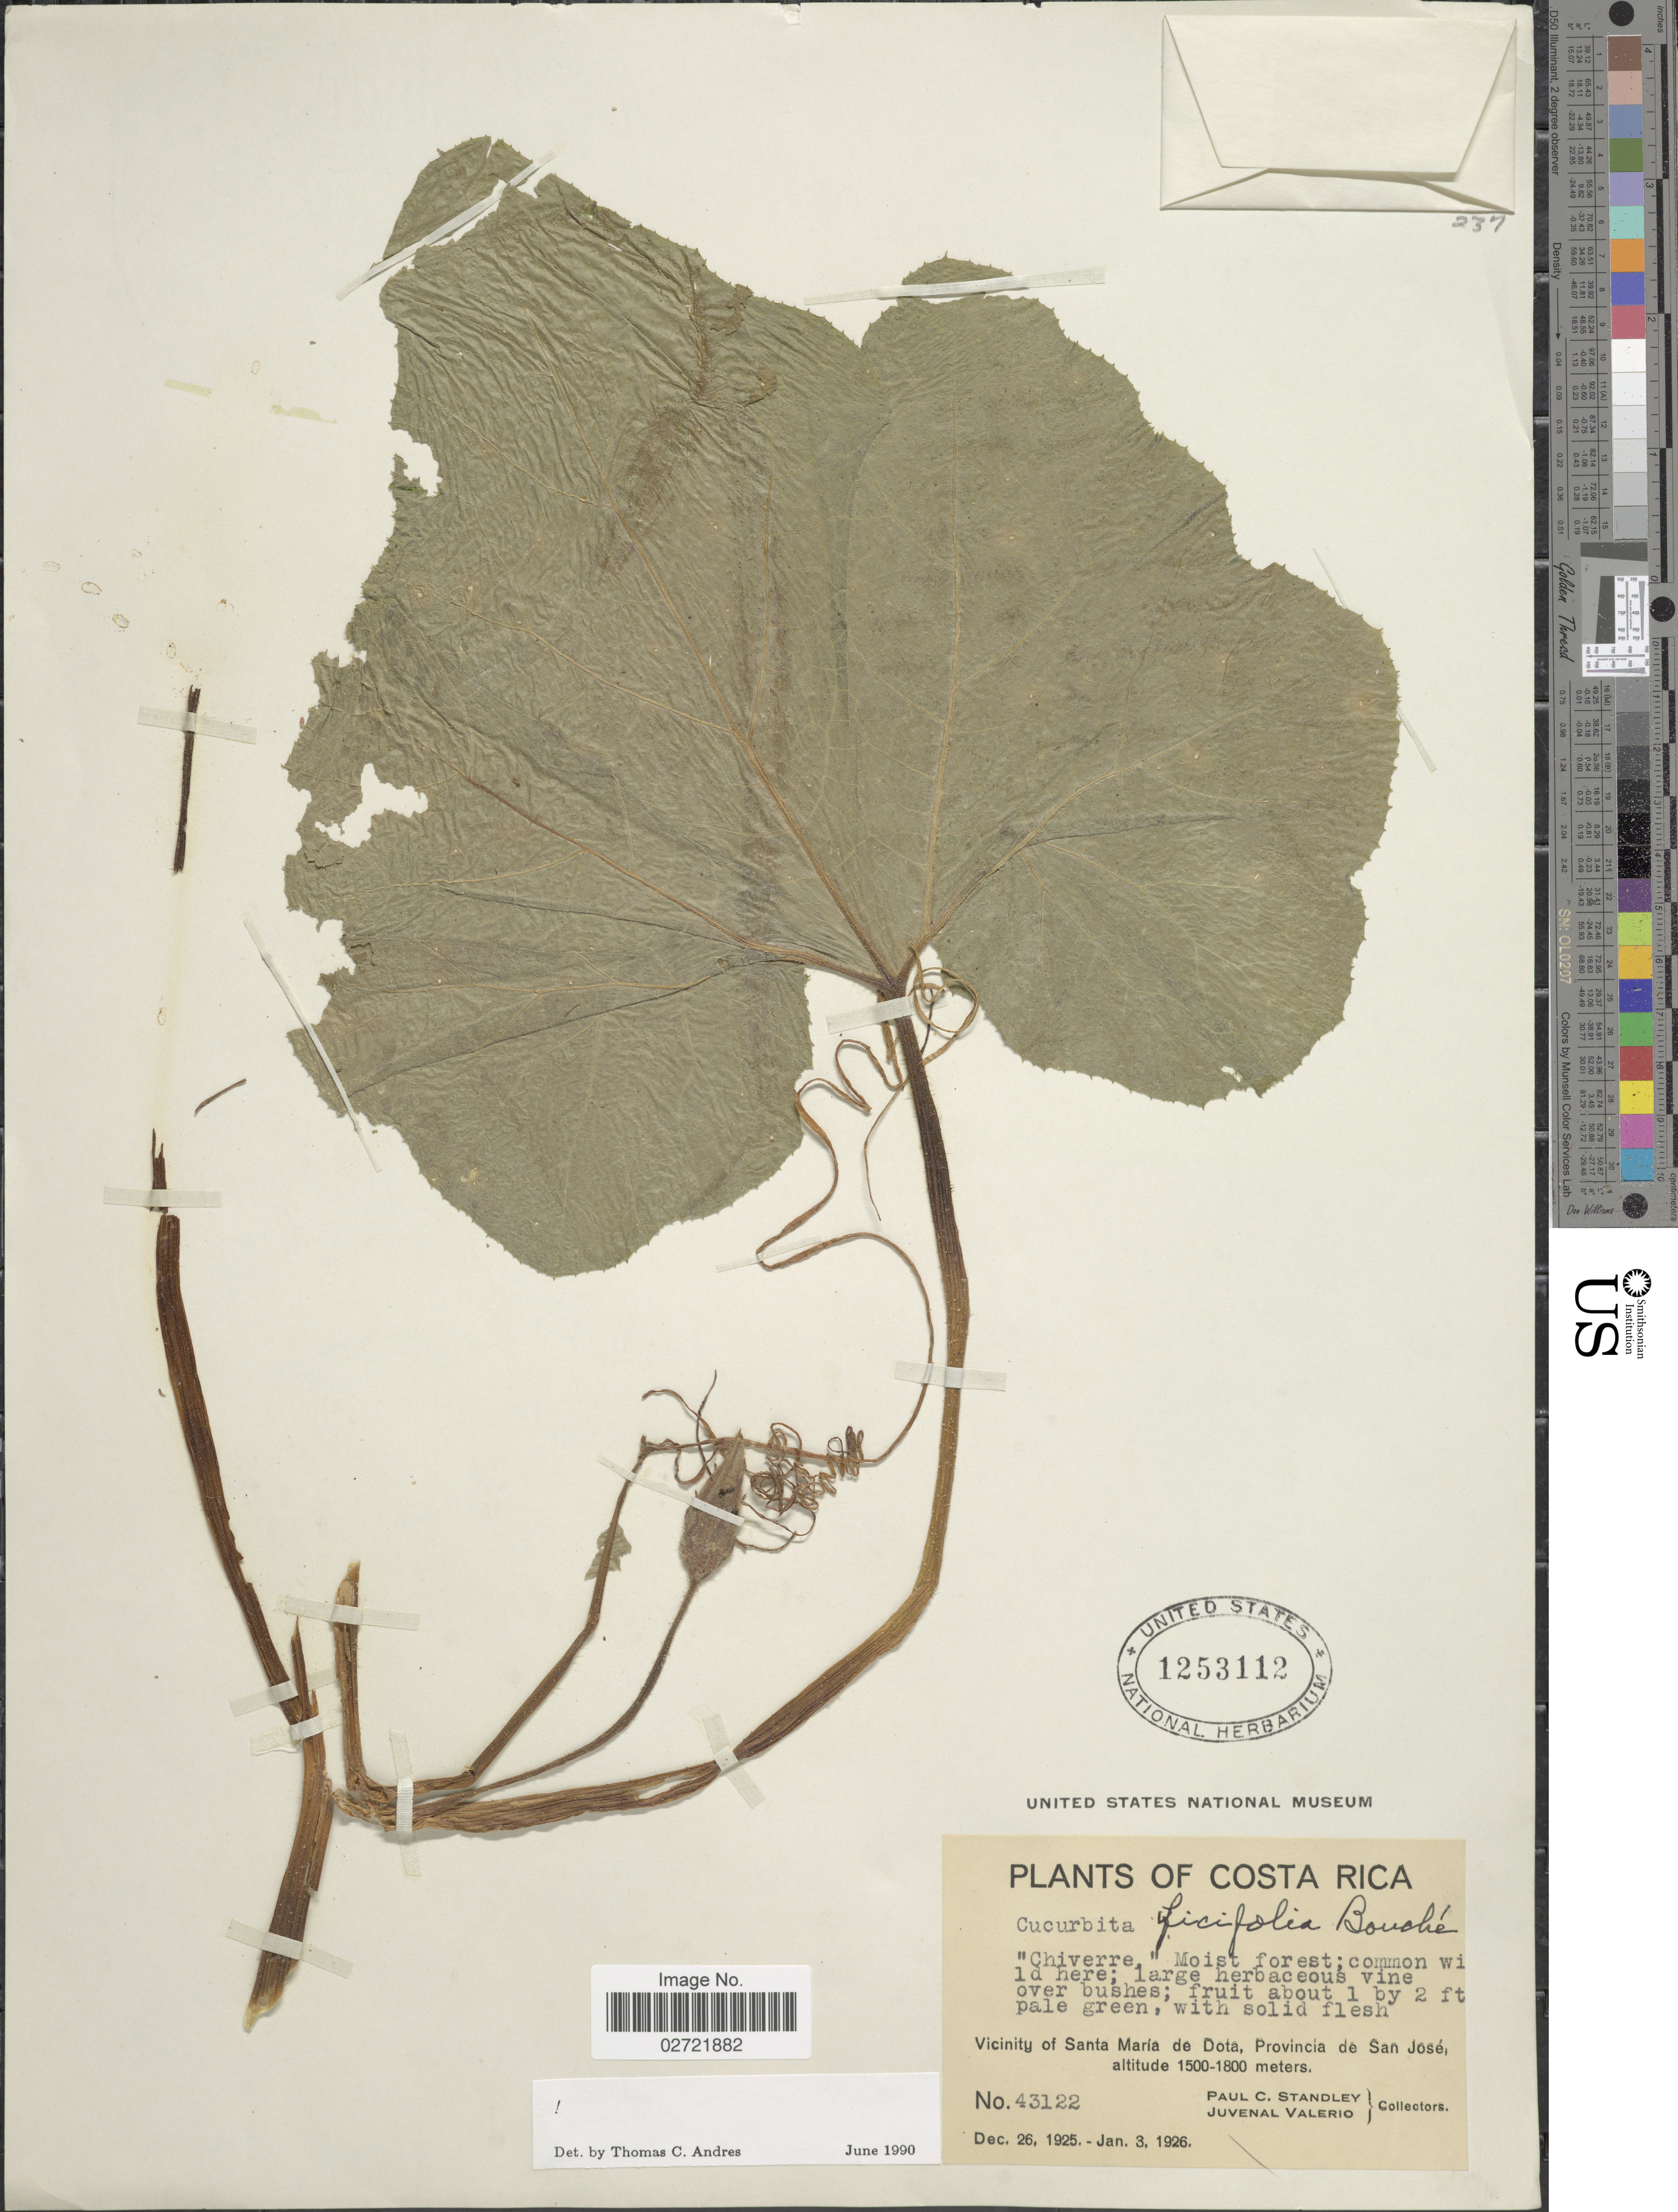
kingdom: Plantae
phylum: Tracheophyta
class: Magnoliopsida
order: Cucurbitales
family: Cucurbitaceae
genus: Cucurbita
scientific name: Cucurbita ficifolia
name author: C.D. Bouché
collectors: P. C. Standley & J. Valerio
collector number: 43122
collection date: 1925-12-26/1926-01-03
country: Costa Rica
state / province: San José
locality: Vicinity of Santa María de Dota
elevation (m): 1500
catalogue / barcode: US 1253112